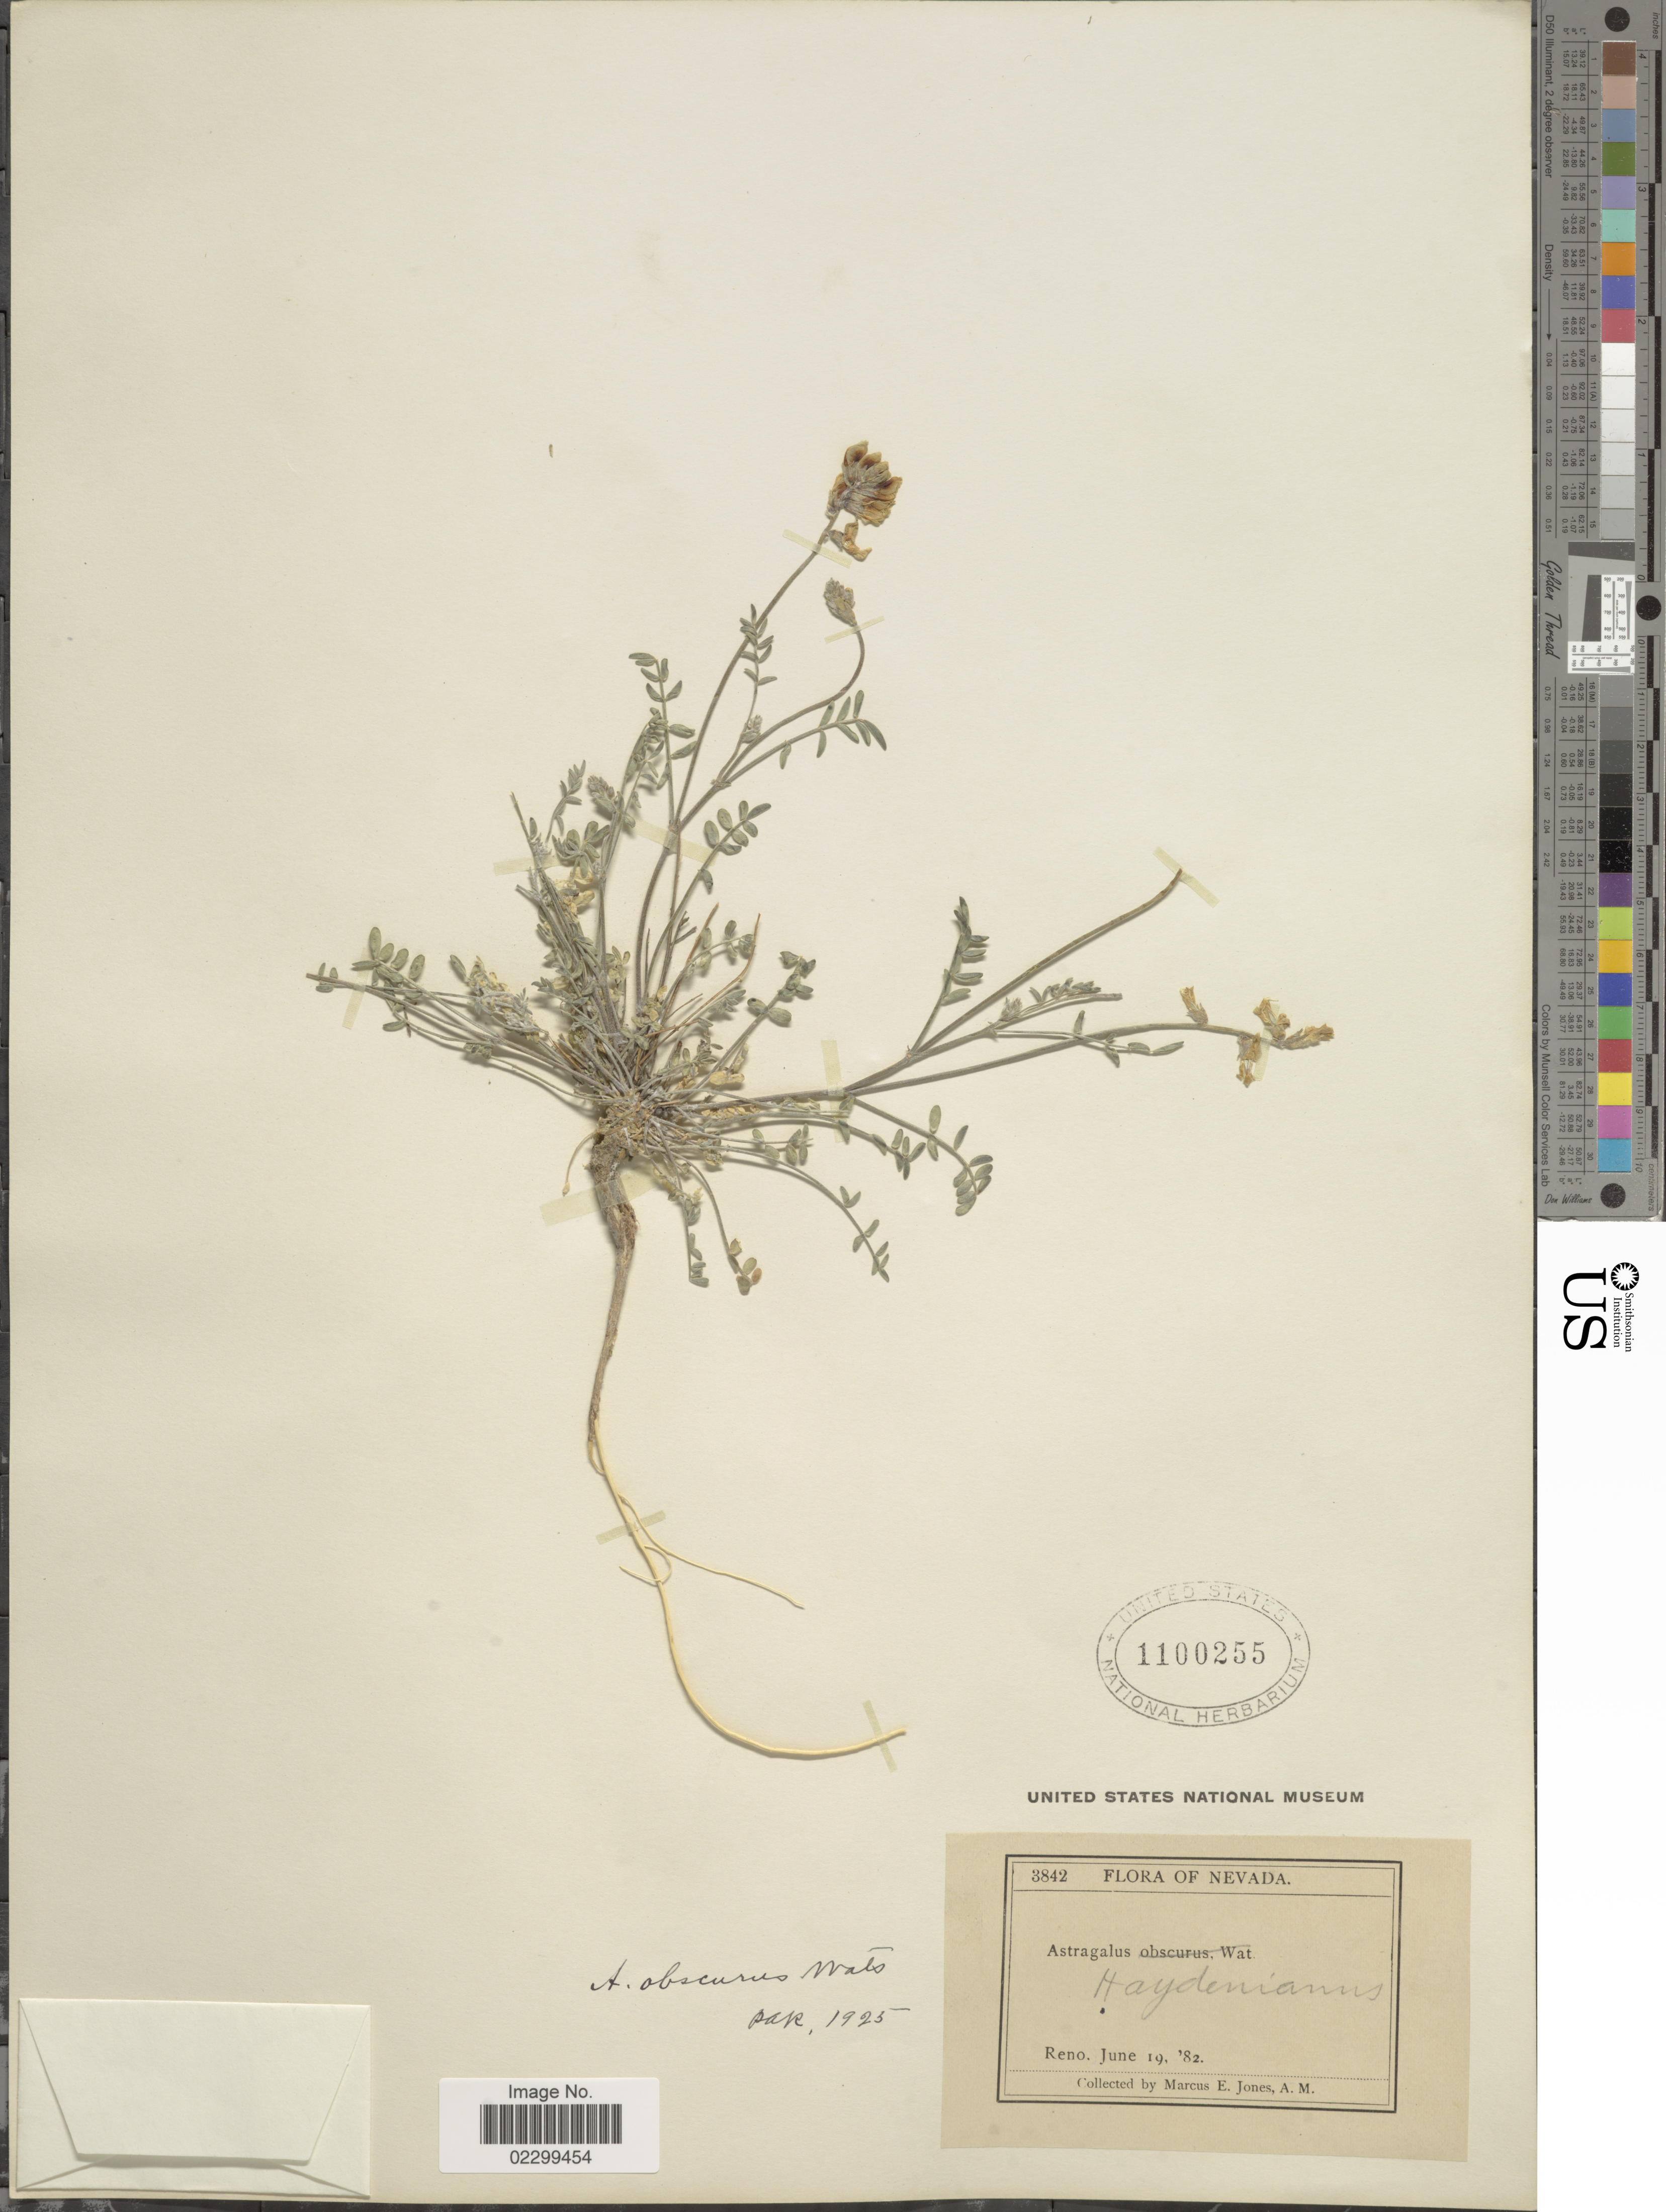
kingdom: Plantae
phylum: Tracheophyta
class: Magnoliopsida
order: Fabales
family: Fabaceae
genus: Astragalus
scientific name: Astragalus obscurus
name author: S. Watson in C. King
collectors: M. E. Jones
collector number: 3842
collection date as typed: Transcribed d/m/y: 19/6/82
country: United States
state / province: Nevada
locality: Reno.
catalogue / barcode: US 1100255